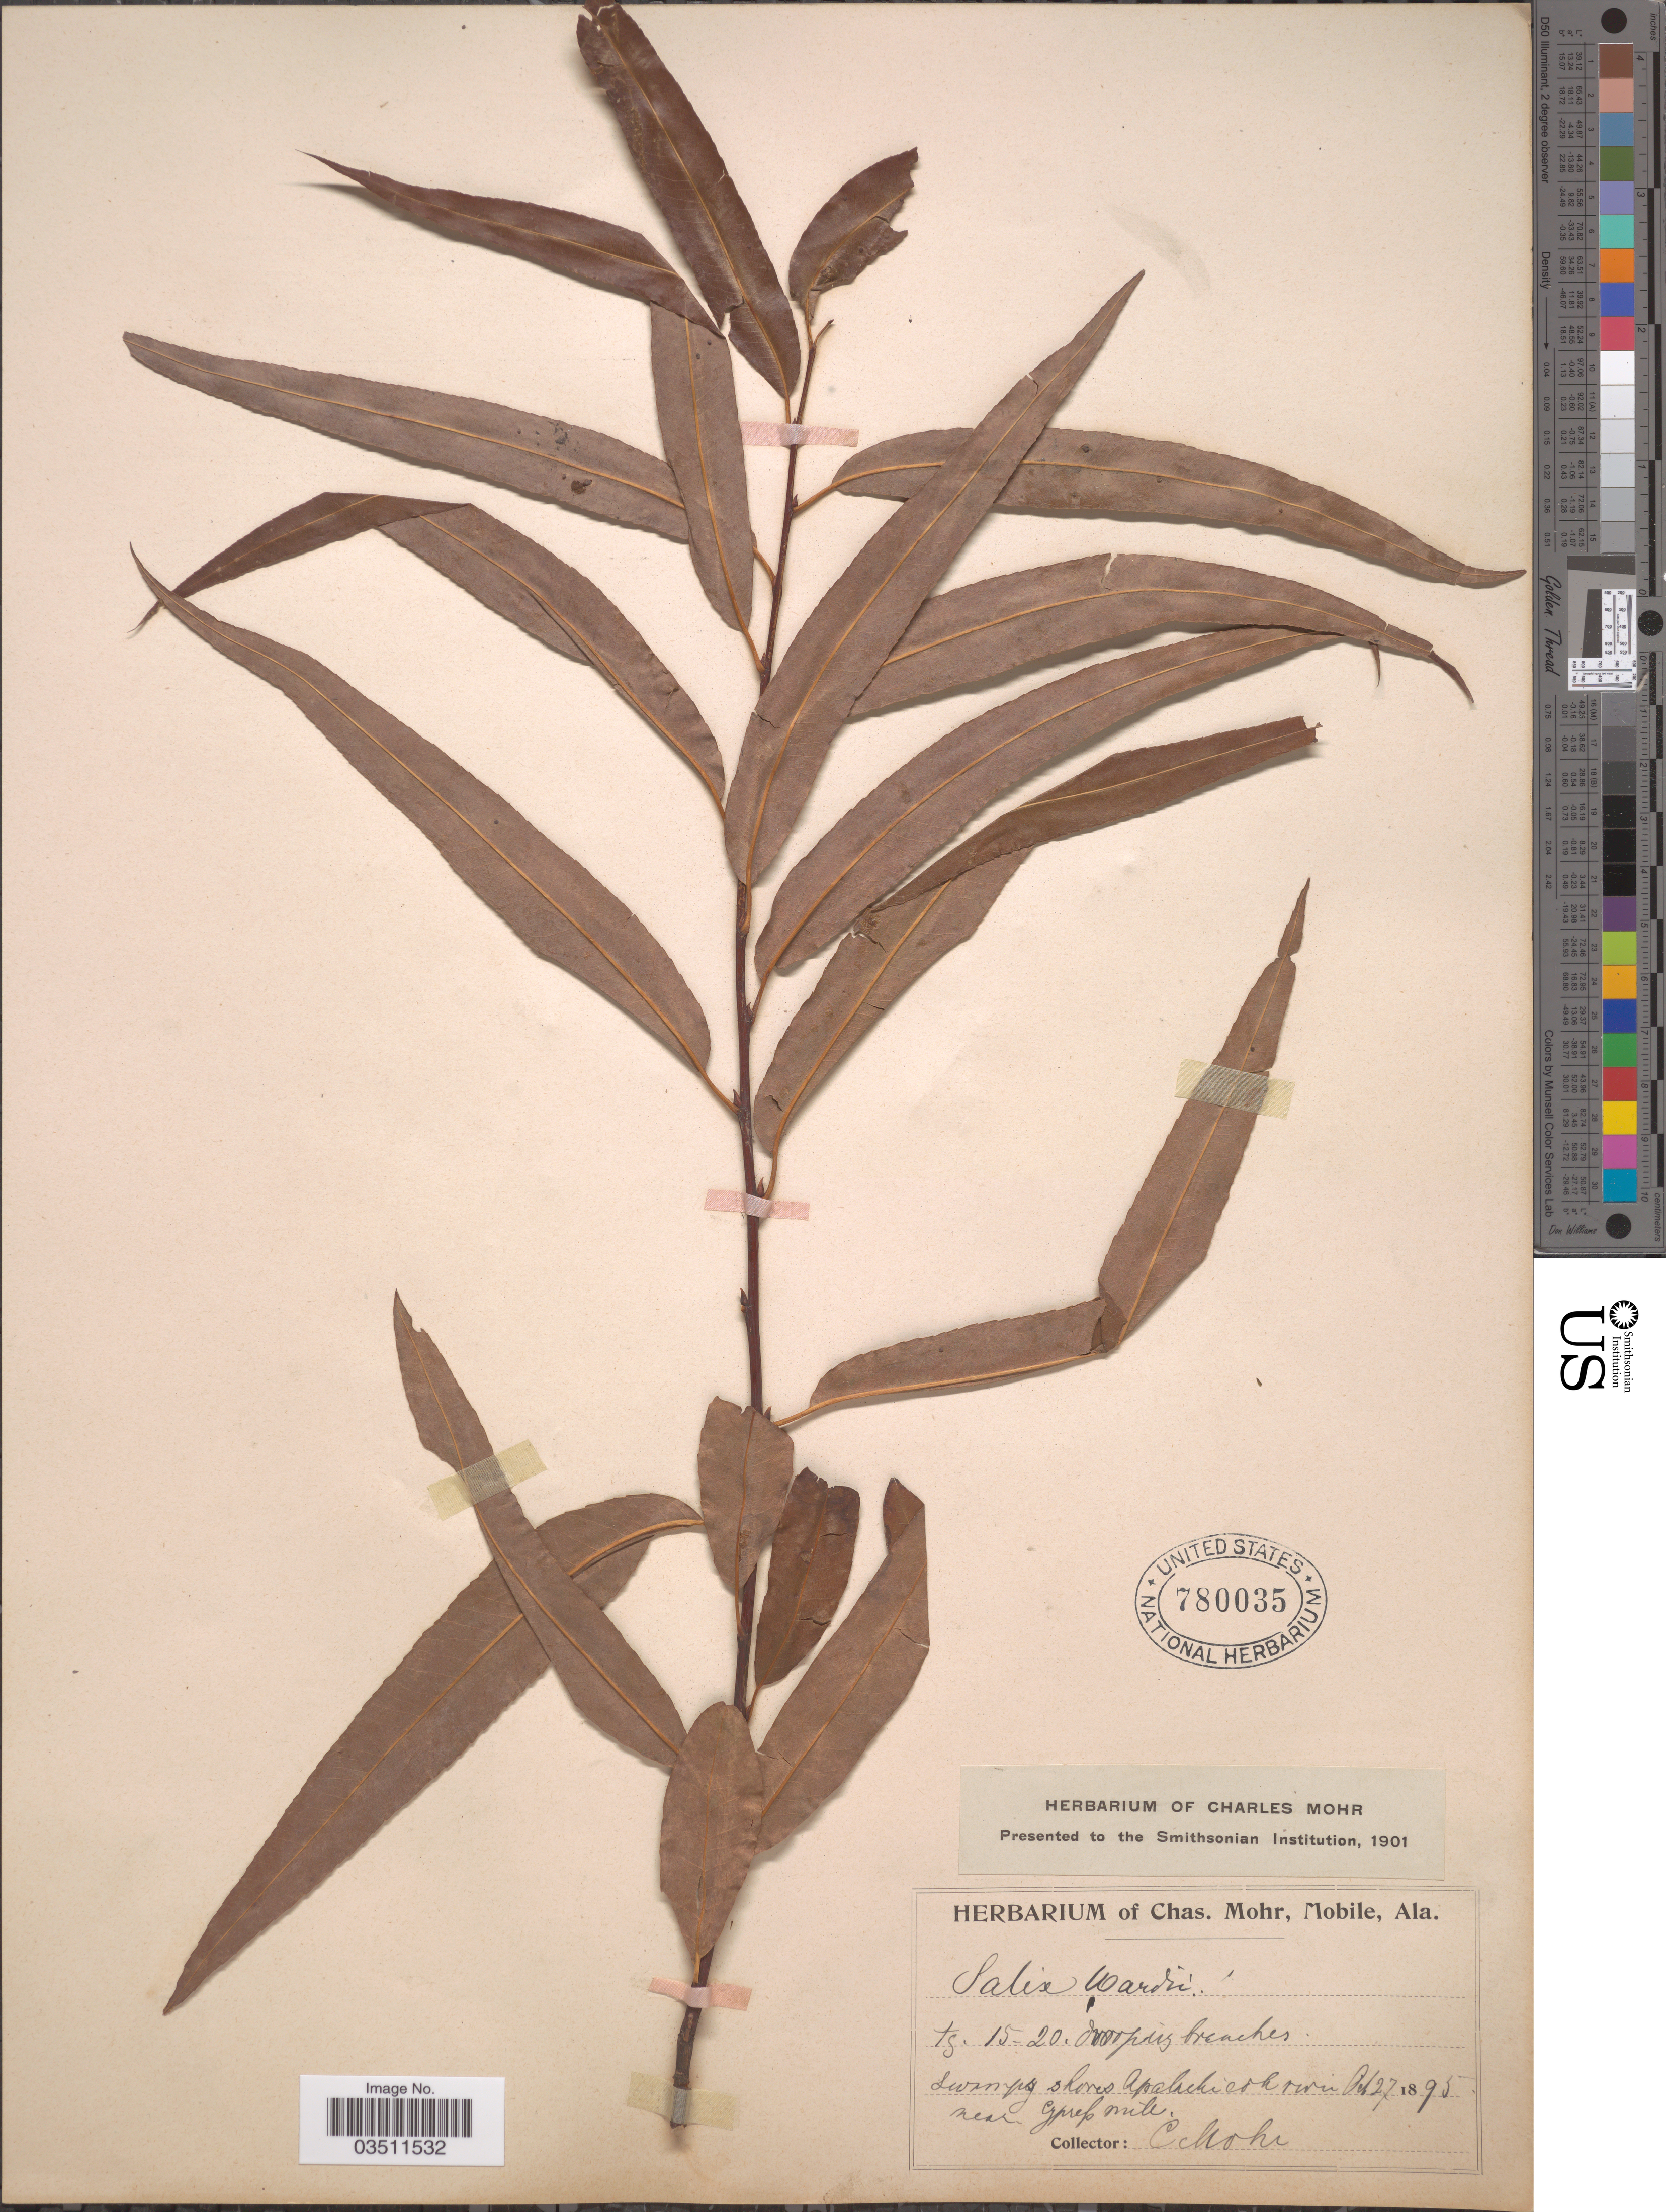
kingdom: Plantae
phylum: Tracheophyta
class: Magnoliopsida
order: Malpighiales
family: Salicaceae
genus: Salix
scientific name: Salix longipes var. wardii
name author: C.K. Schneid.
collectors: Mohr, C. T. (herbarium)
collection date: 1895-10-27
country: United States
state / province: Florida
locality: Swampy shores Apalachicola river near Cypress Mill.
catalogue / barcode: US 780035